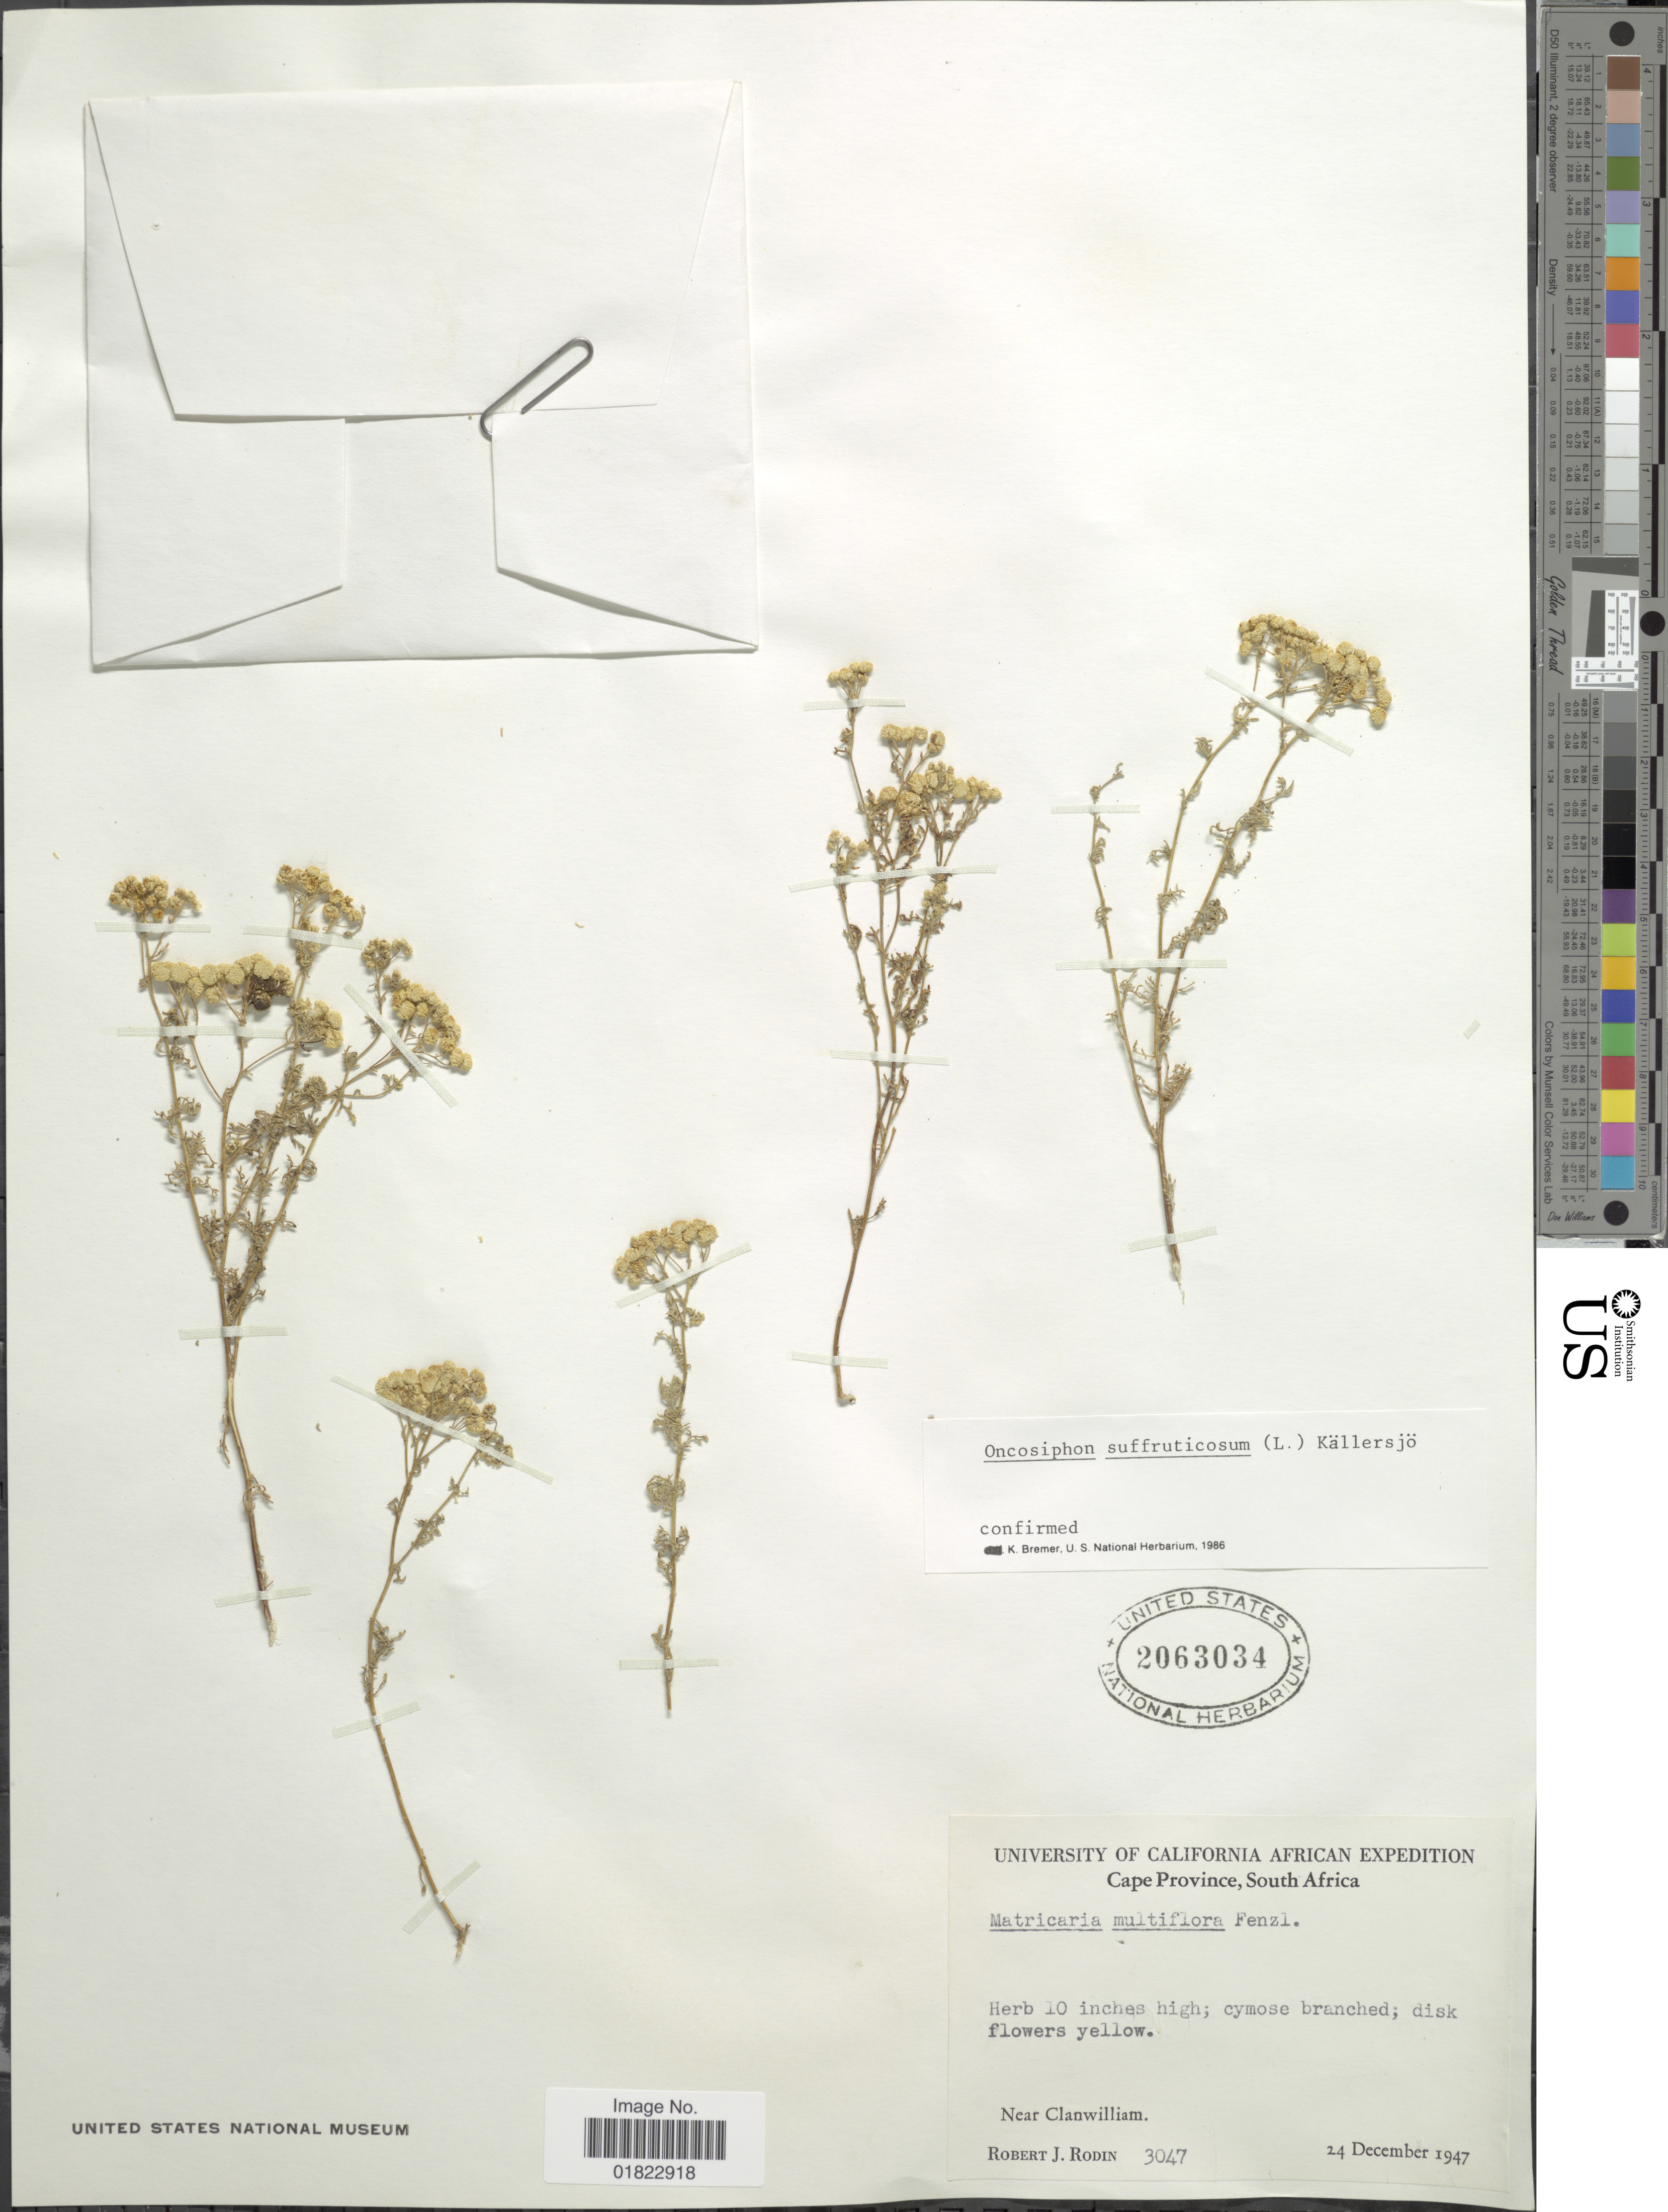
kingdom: Plantae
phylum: Tracheophyta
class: Magnoliopsida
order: Asterales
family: Asteraceae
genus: Oncosiphon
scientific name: Oncosiphon suffruticosum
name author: (L.) Källersjö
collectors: R. J. Rodin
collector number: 3047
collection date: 1947-12-24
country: South Africa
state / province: Western Cape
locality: Cape Province, South Africa. Near Clanwilliam.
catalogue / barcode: US 2063034